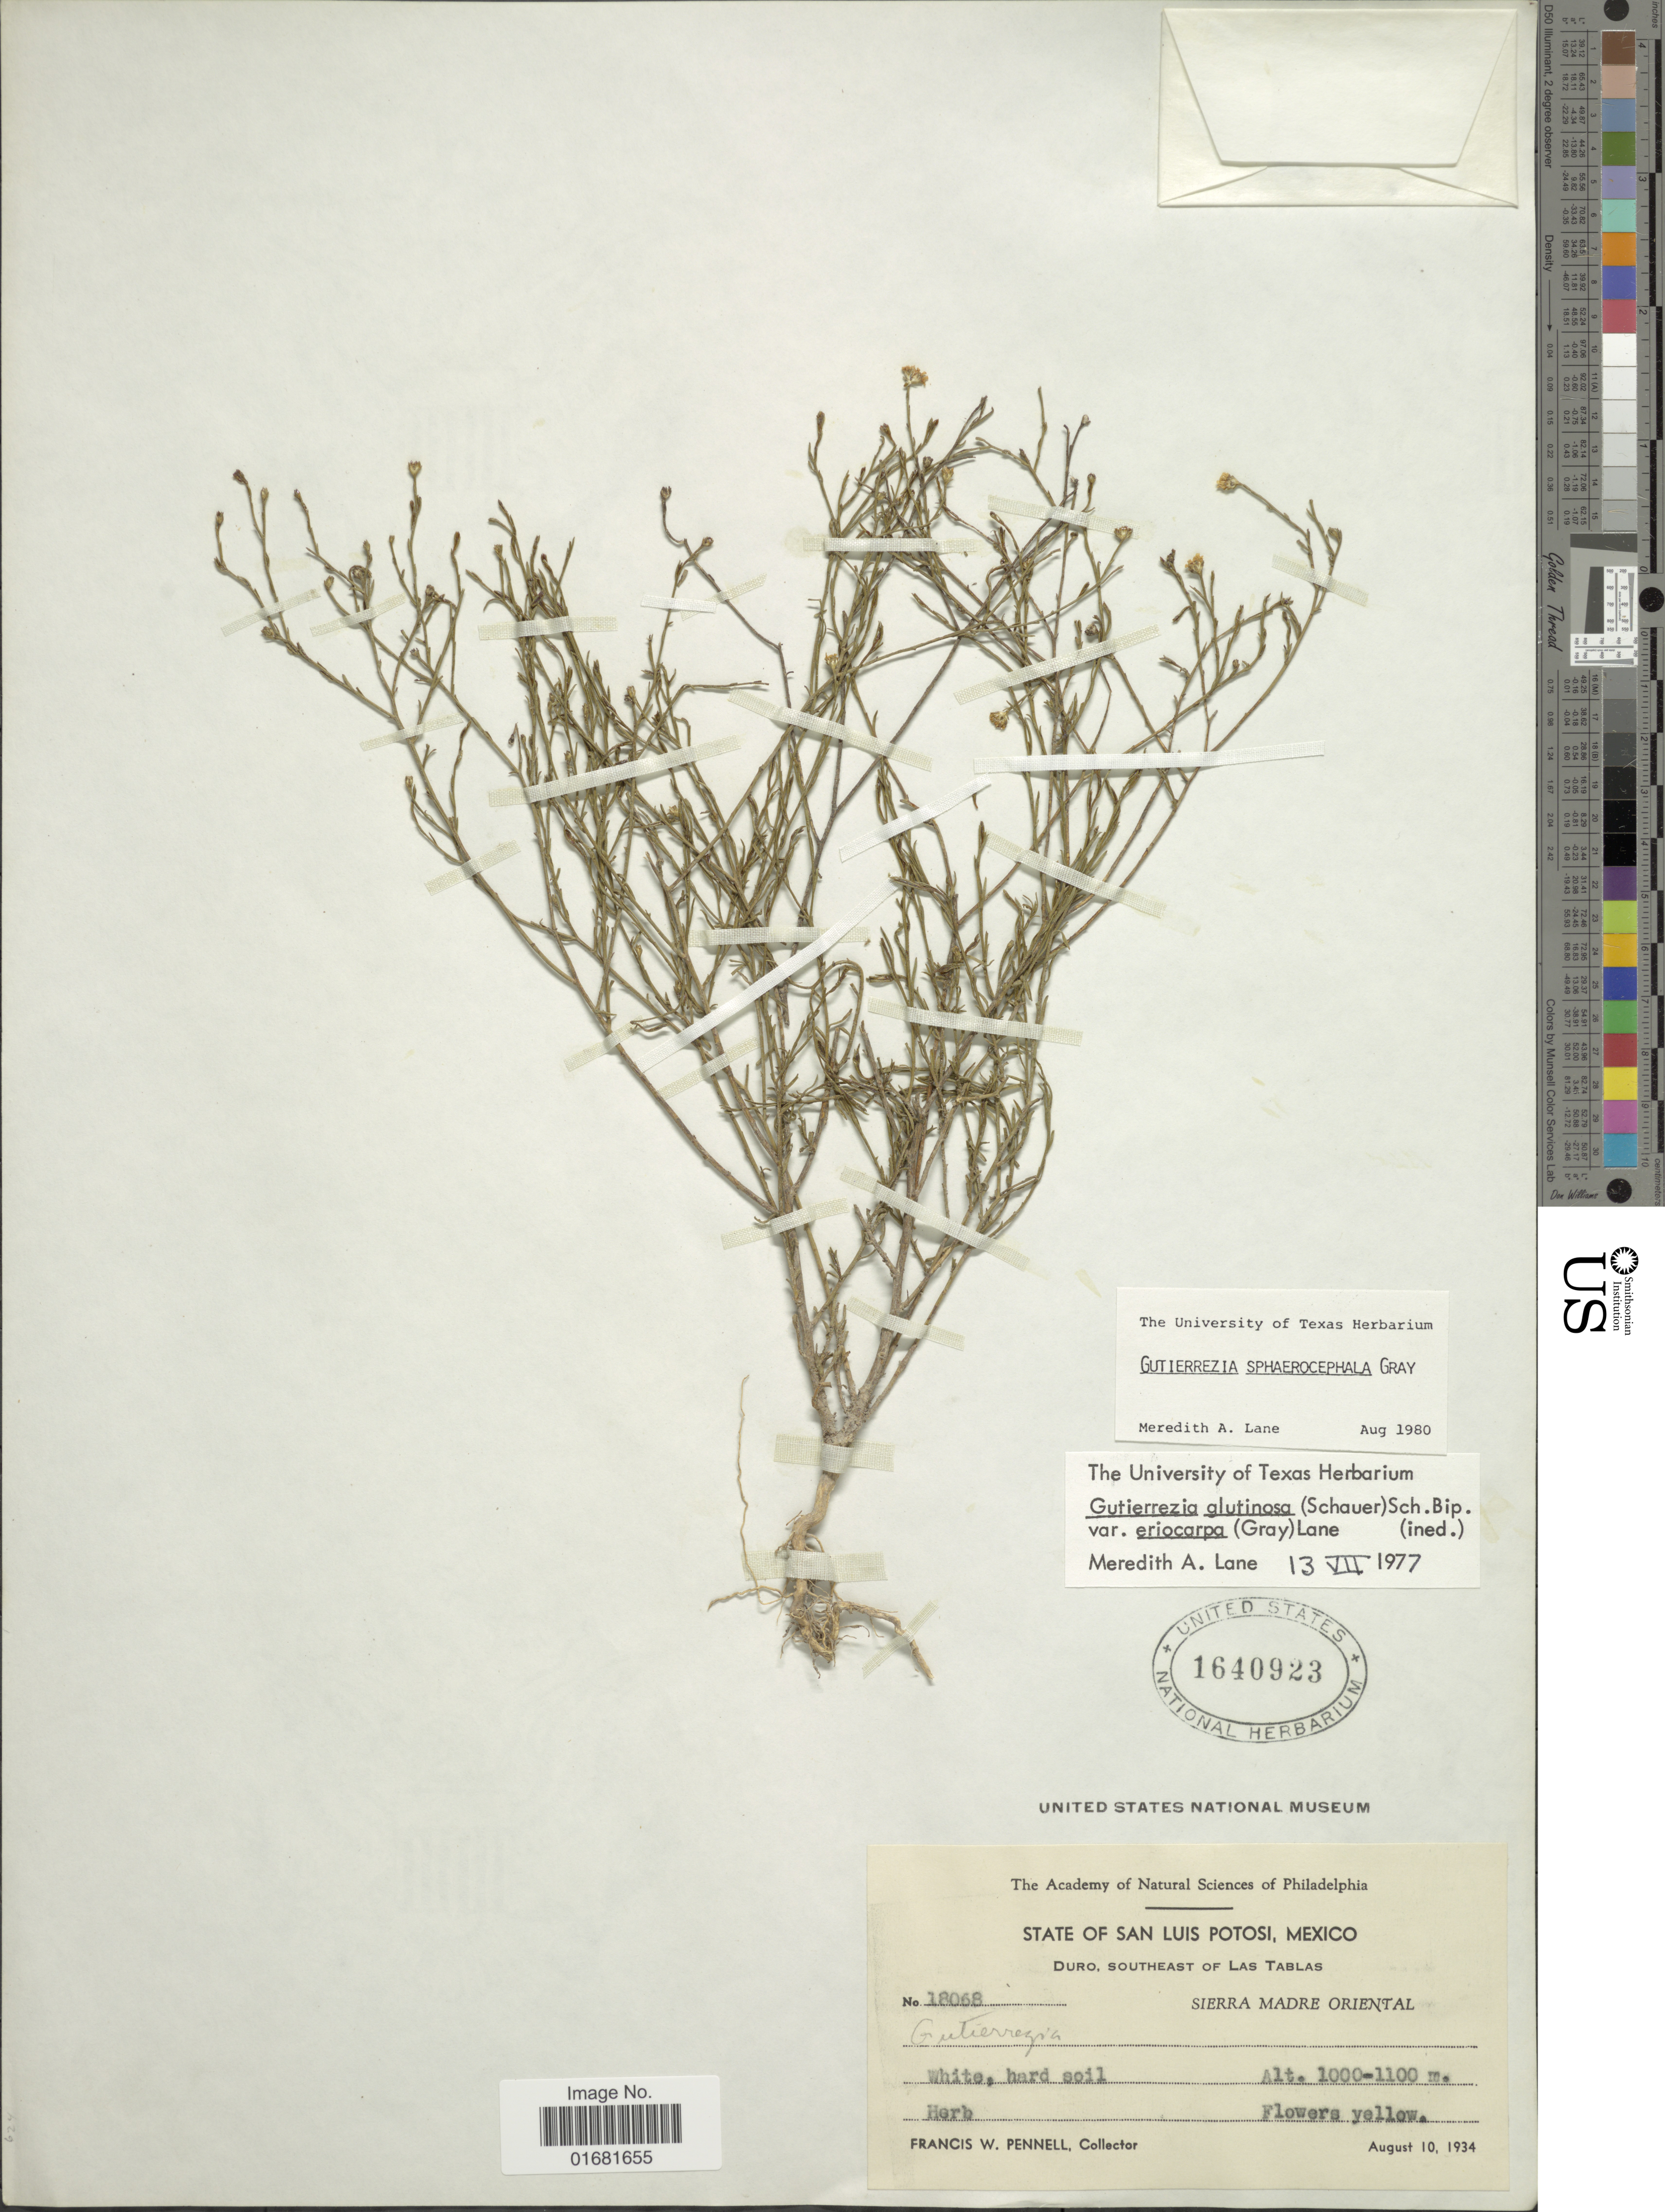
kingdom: Plantae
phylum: Tracheophyta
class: Magnoliopsida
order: Asterales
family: Asteraceae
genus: Gutierrezia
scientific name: Gutierrezia sphaerocephala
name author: A. Gray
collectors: F. W. Pennell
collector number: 18068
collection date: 1934-08-10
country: Mexico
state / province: San Luis Potosí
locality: Duro, Southeast of Las Tablas. Sierra Madre Oriental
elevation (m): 1000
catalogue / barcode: US 1640923